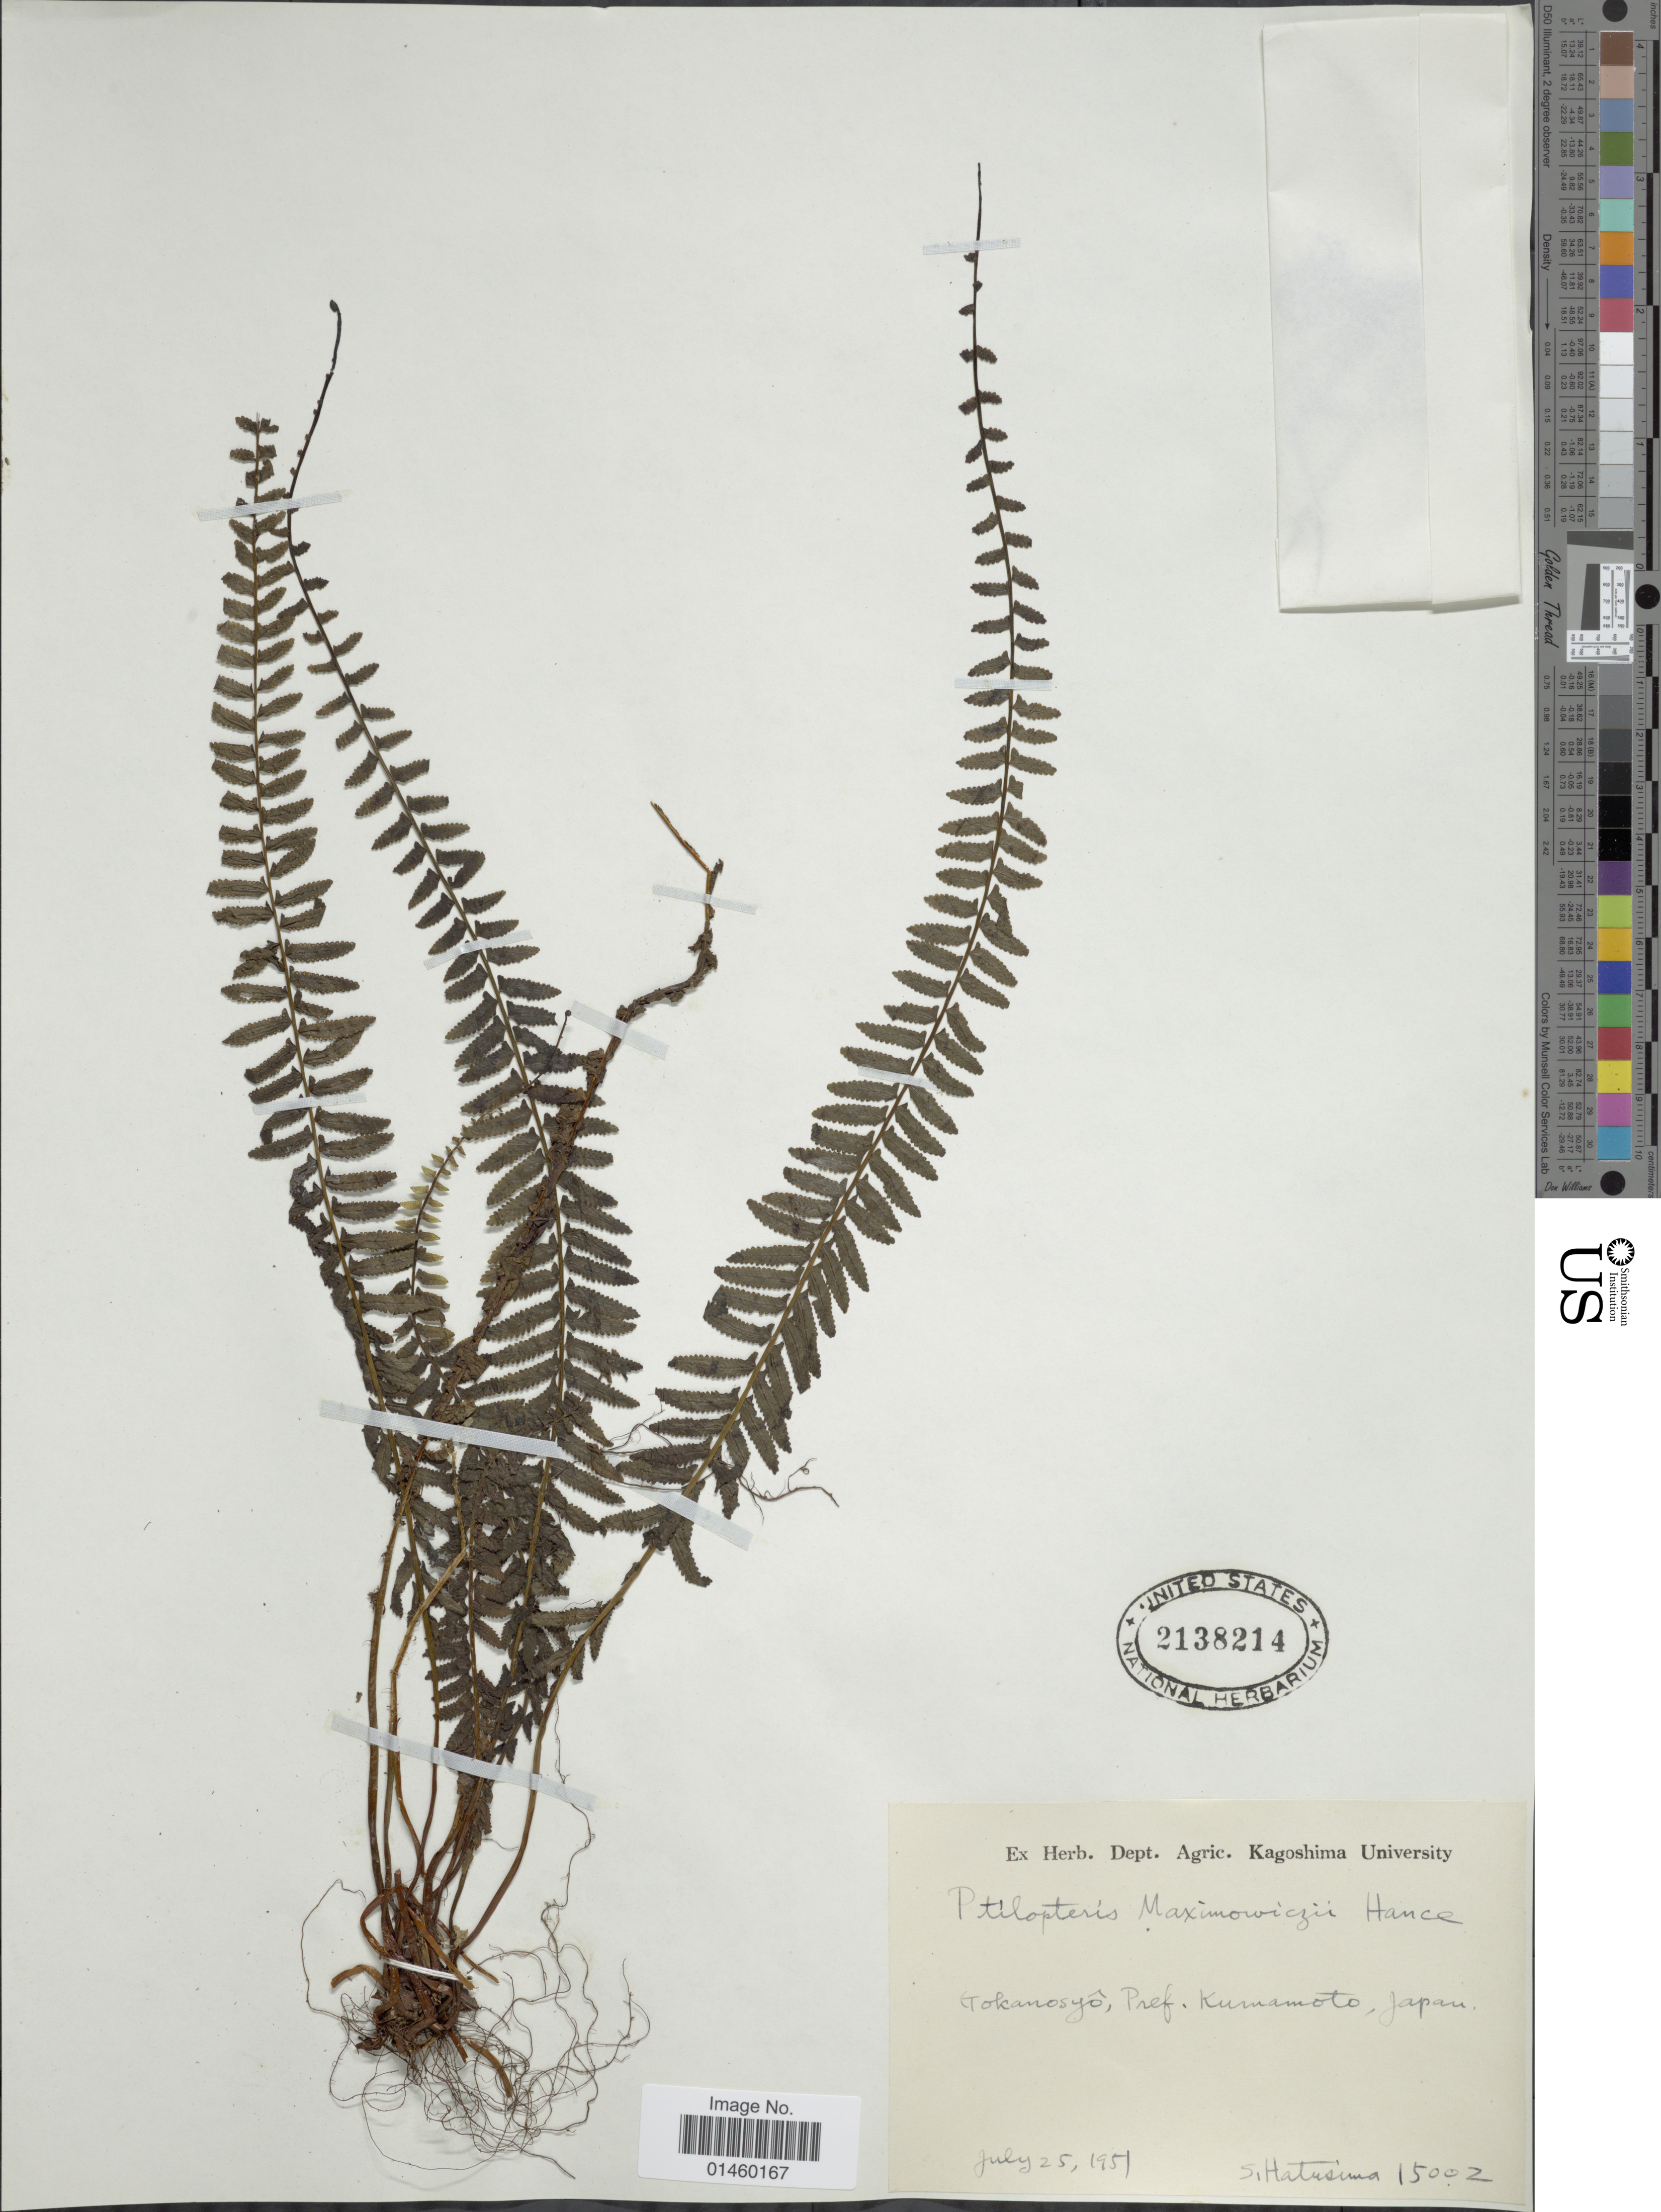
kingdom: Plantae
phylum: Tracheophyta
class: Polypodiopsida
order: Polypodiales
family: Dennstaedtiaceae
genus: Monachosorum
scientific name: Monachosorum maximowiczii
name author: (Baker) Hayata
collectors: S. Hatusima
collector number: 15002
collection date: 1951-07-25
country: Japan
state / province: Kumamoto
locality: Tokanpsyo, Pref. Kumamoto.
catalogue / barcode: US 2138214